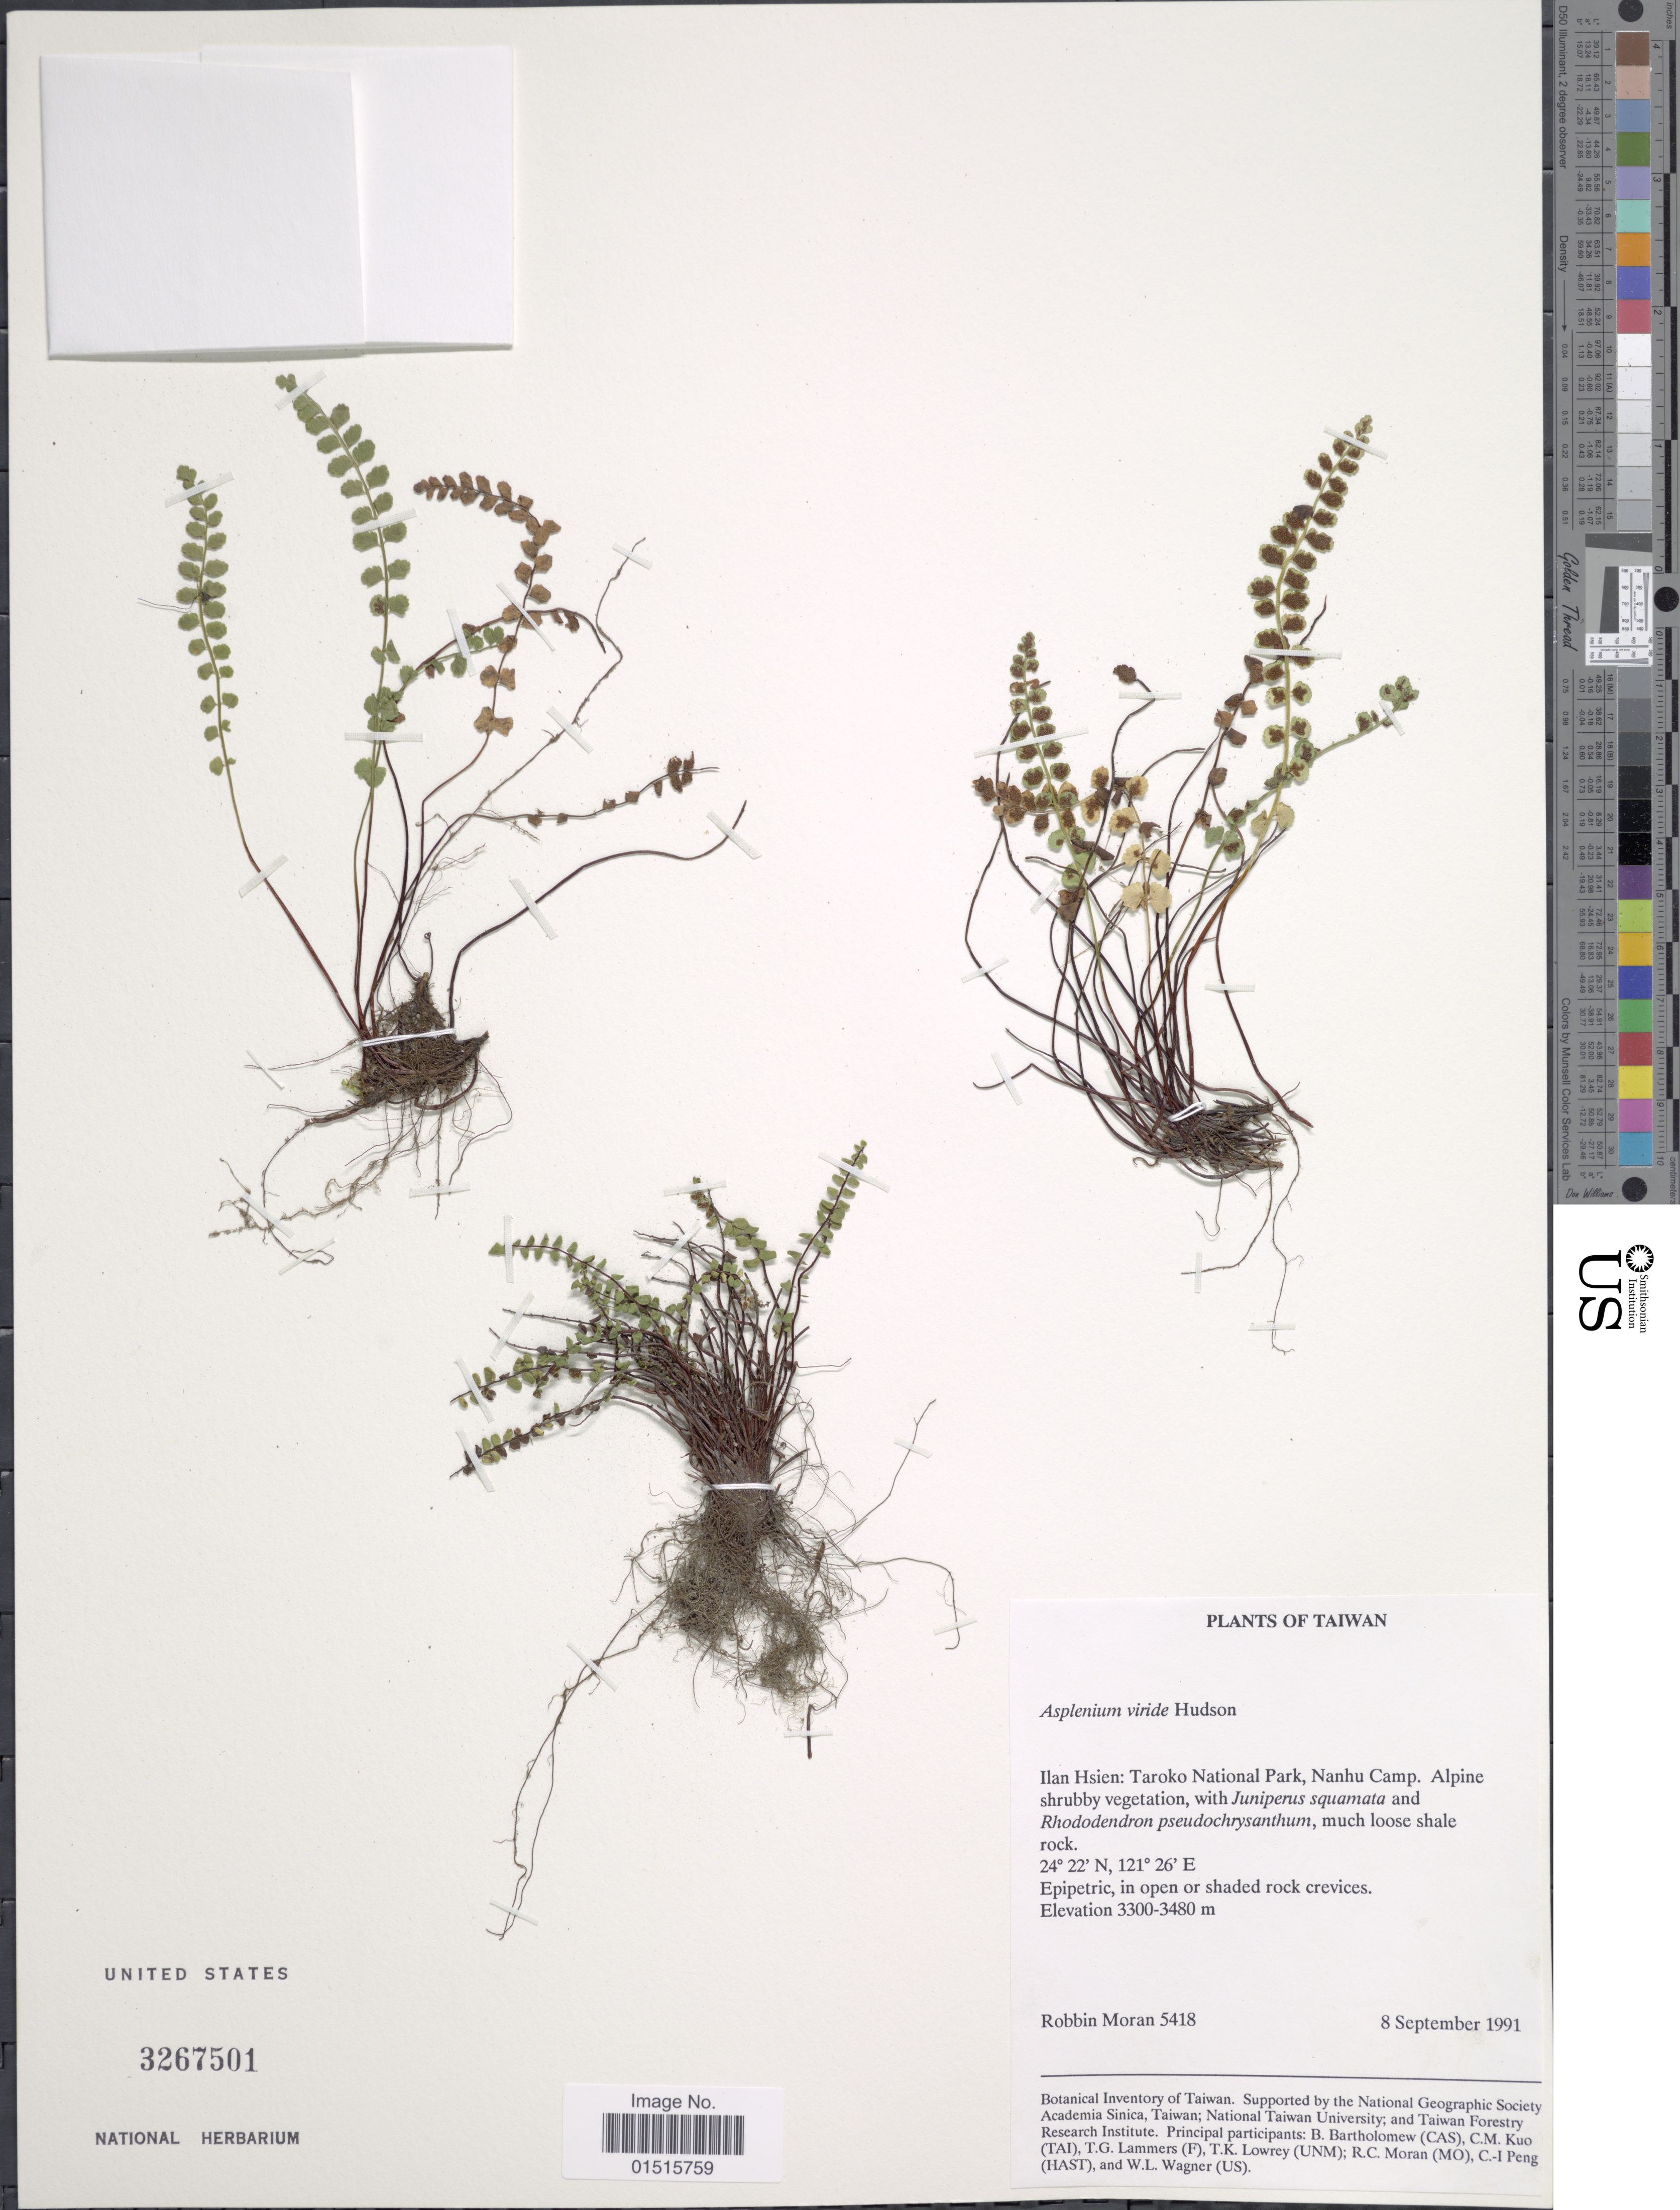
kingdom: Plantae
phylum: Tracheophyta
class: Polypodiopsida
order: Polypodiales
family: Aspleniaceae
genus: Asplenium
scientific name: Asplenium viride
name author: Huds.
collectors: R. C. Moran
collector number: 5418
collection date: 1991-09-08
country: Taiwan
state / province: Ilan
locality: Ilan Hsien: Taroko National Park, Nanhu Camp.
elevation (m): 3300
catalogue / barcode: US 3267501